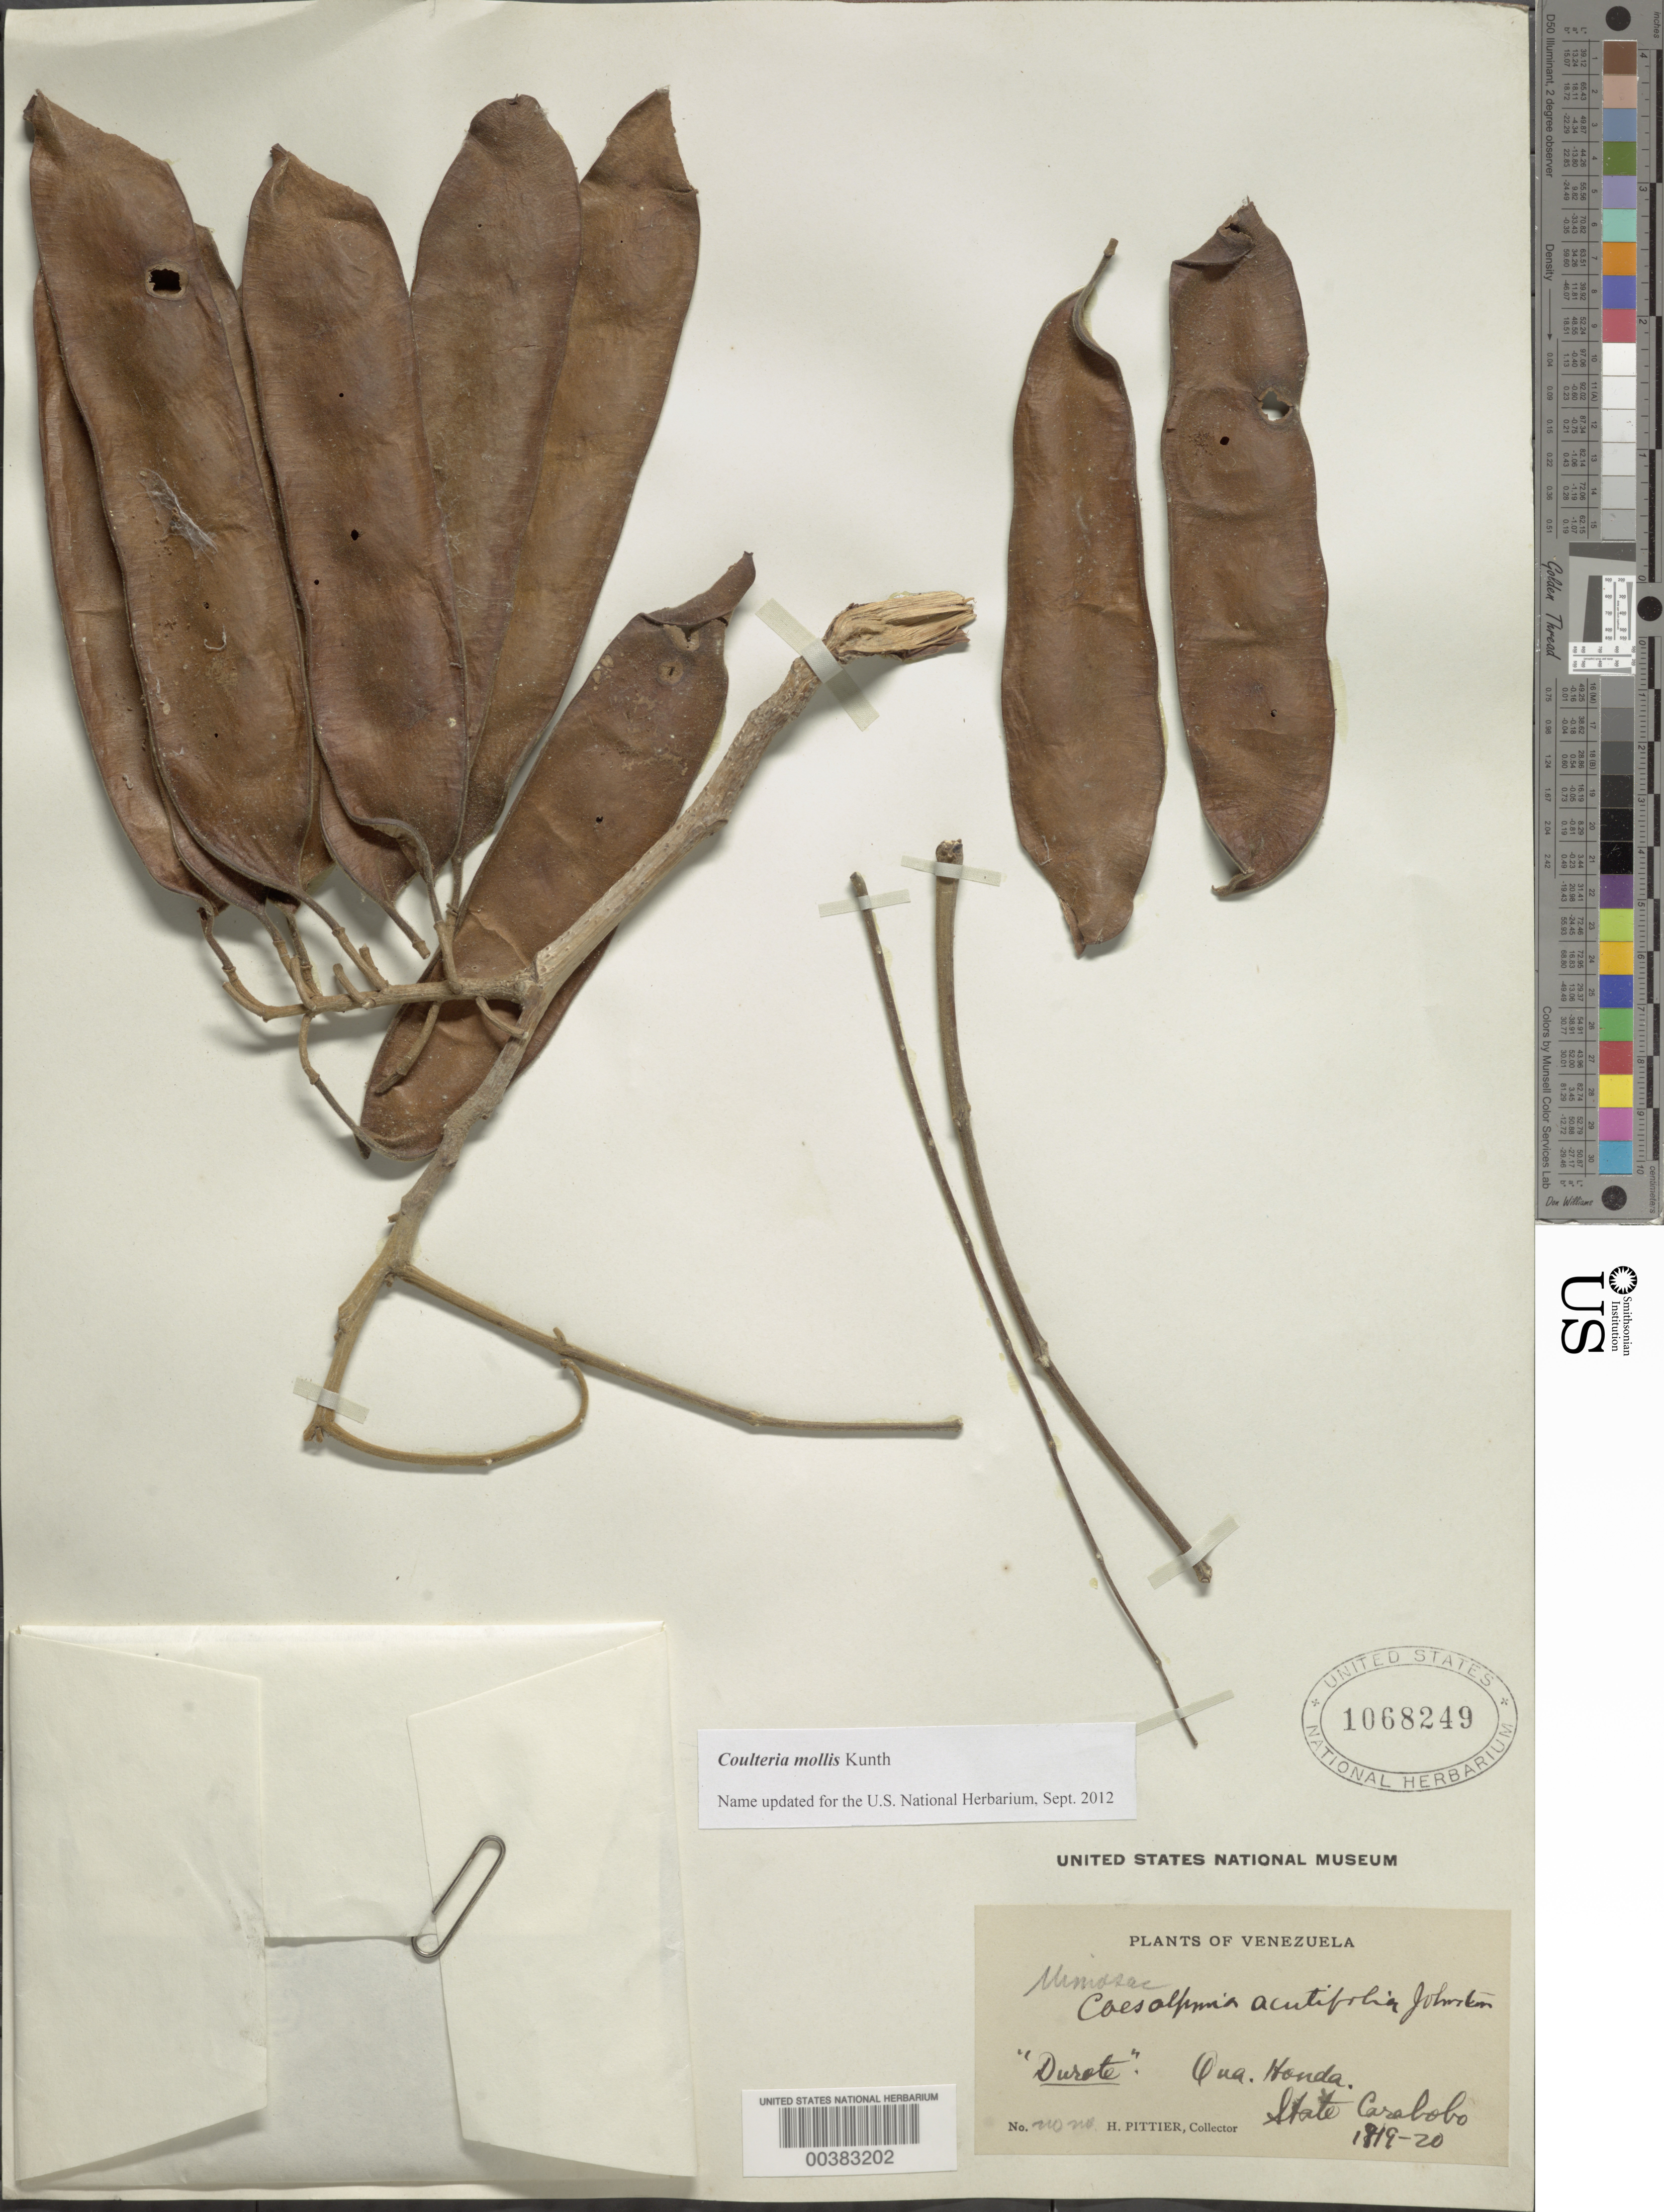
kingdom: Plantae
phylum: Tracheophyta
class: Magnoliopsida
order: Fabales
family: Fabaceae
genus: Coulteria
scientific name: Coulteria mollis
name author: Kunth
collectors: H. F. Pittier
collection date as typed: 1919 to -- -- 1920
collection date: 1919/1920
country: Venezuela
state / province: Carabobo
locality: Qua. honda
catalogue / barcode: US 1068249